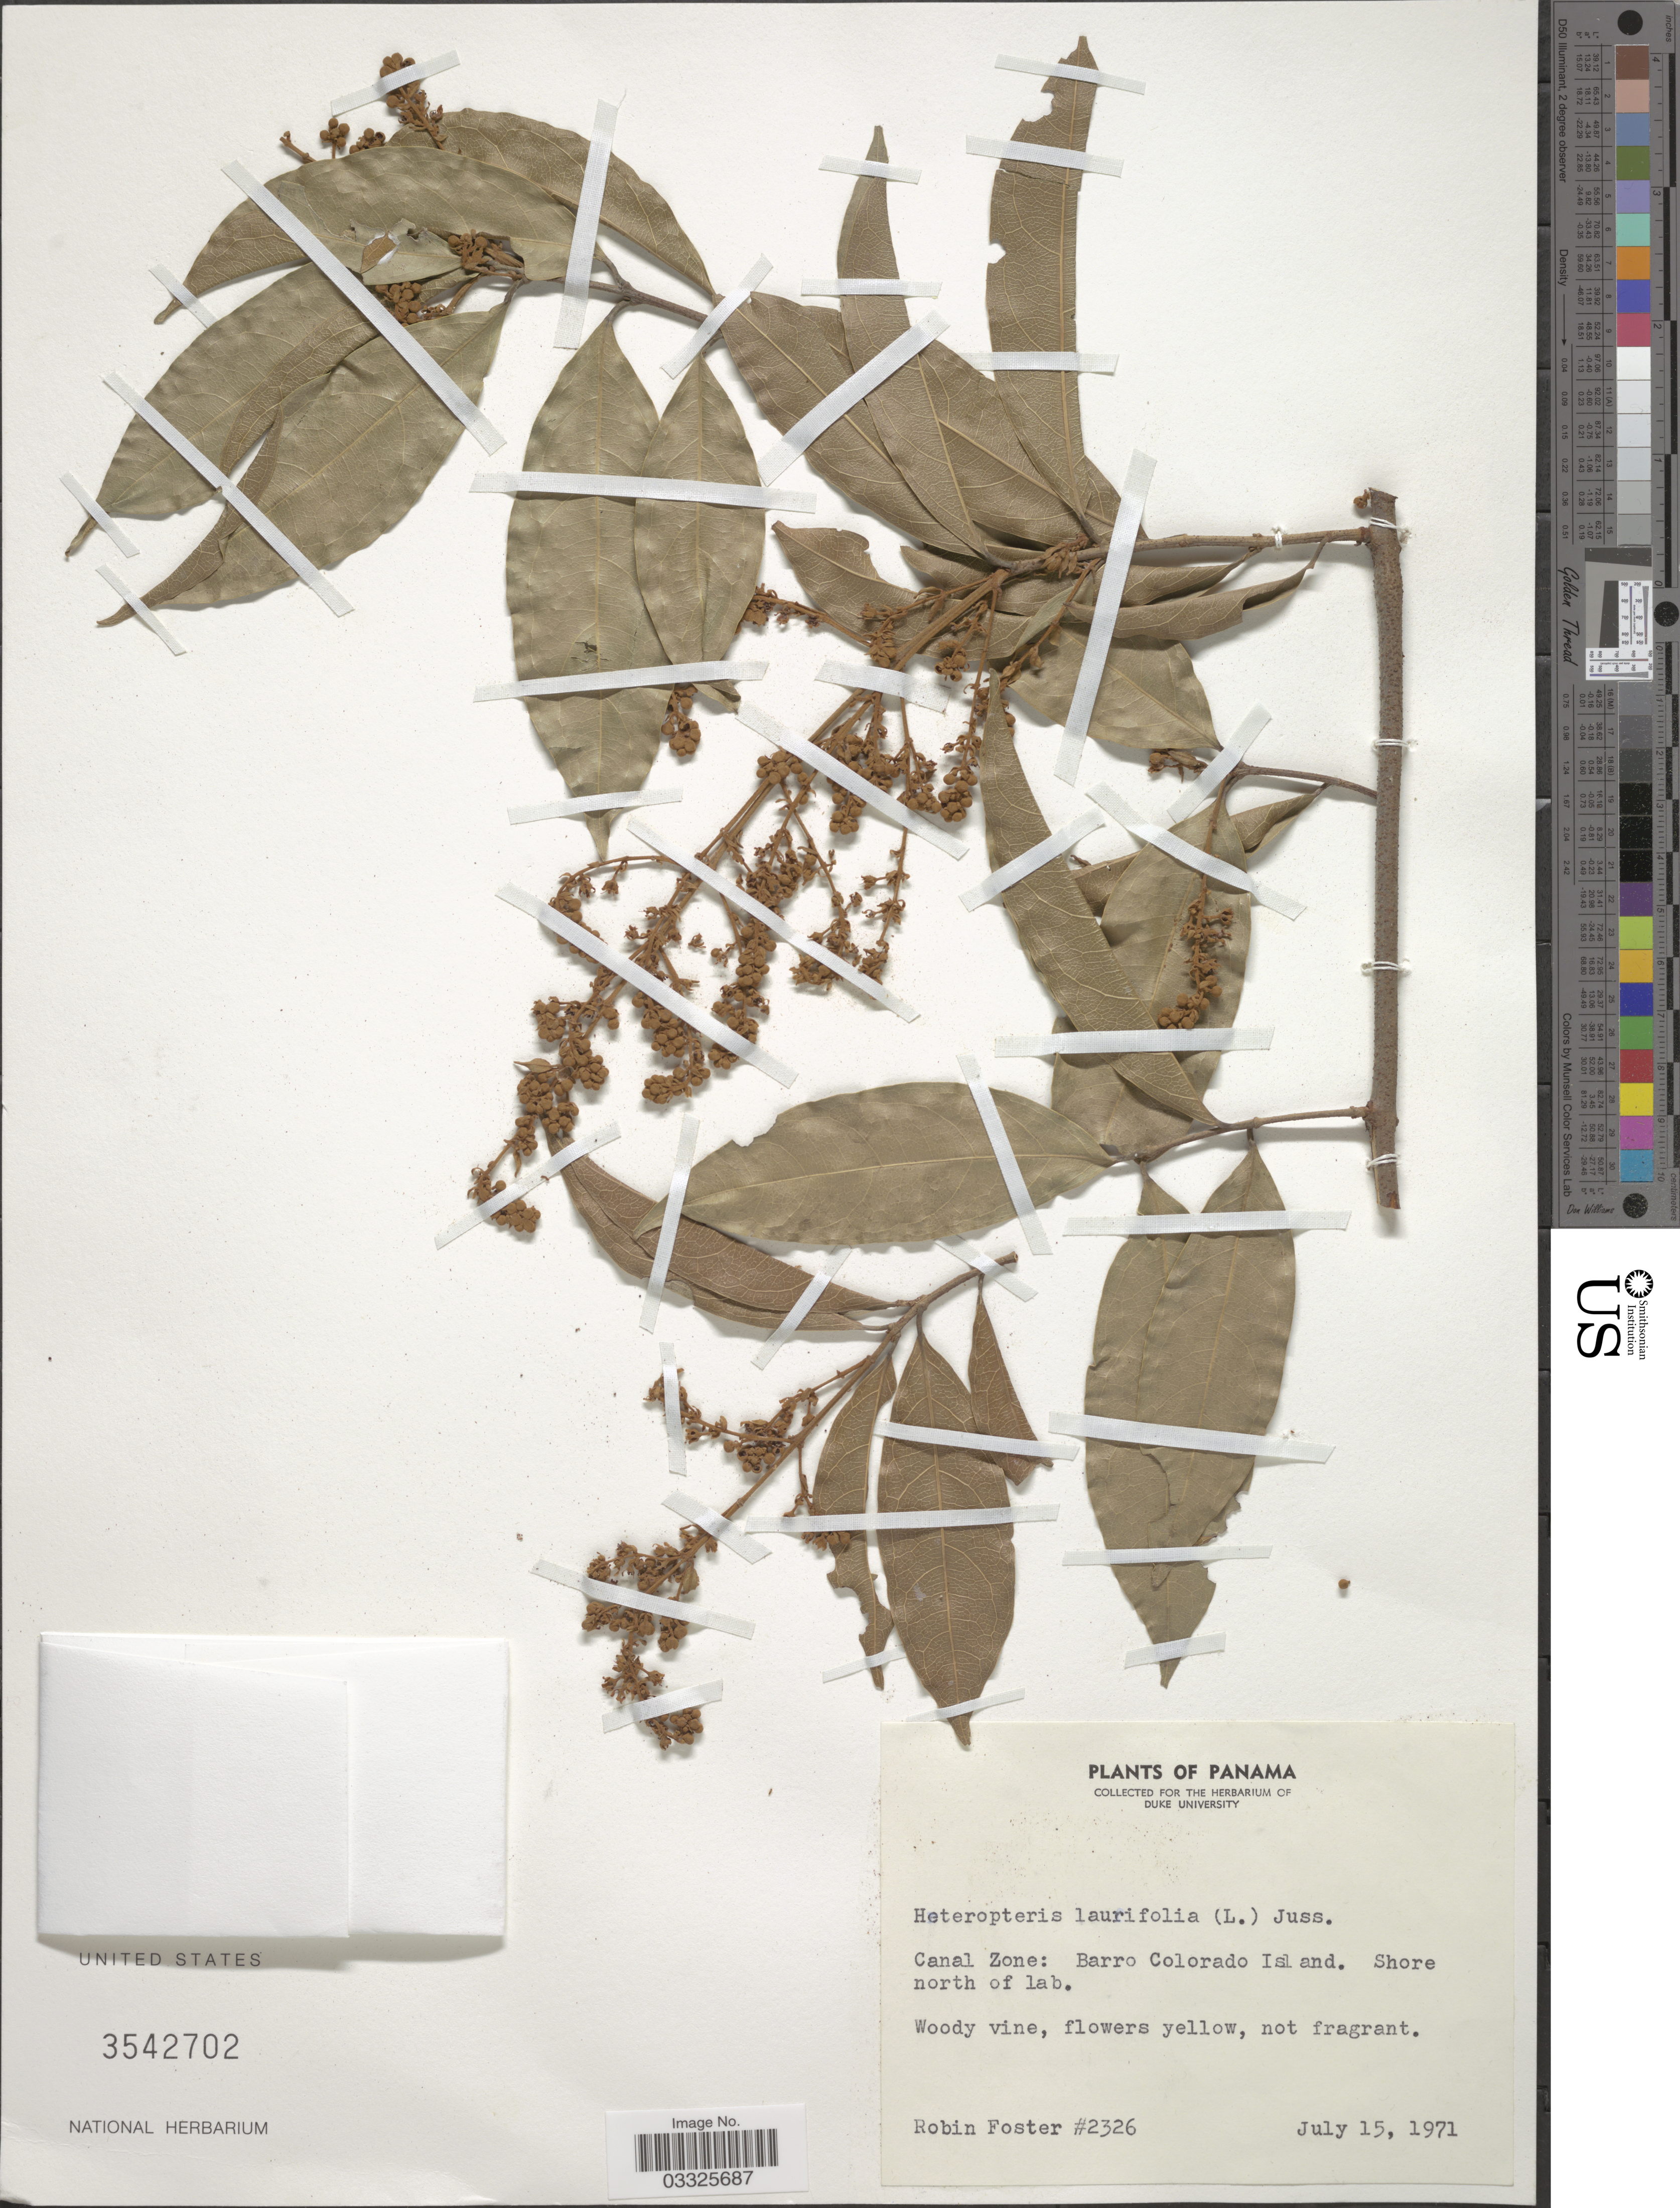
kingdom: Plantae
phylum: Tracheophyta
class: Magnoliopsida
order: Malpighiales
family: Malpighiaceae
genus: Heteropterys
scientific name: Heteropterys laurifolia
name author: (L.) A. Juss.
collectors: R. B. Foster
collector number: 2326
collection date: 1971-07-15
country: Panama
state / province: Panamá Oeste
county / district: Canal Zone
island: Barro Colorado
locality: Canal Zone: Barro Colorado Island. Shore north of lab.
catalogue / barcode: US 3542702